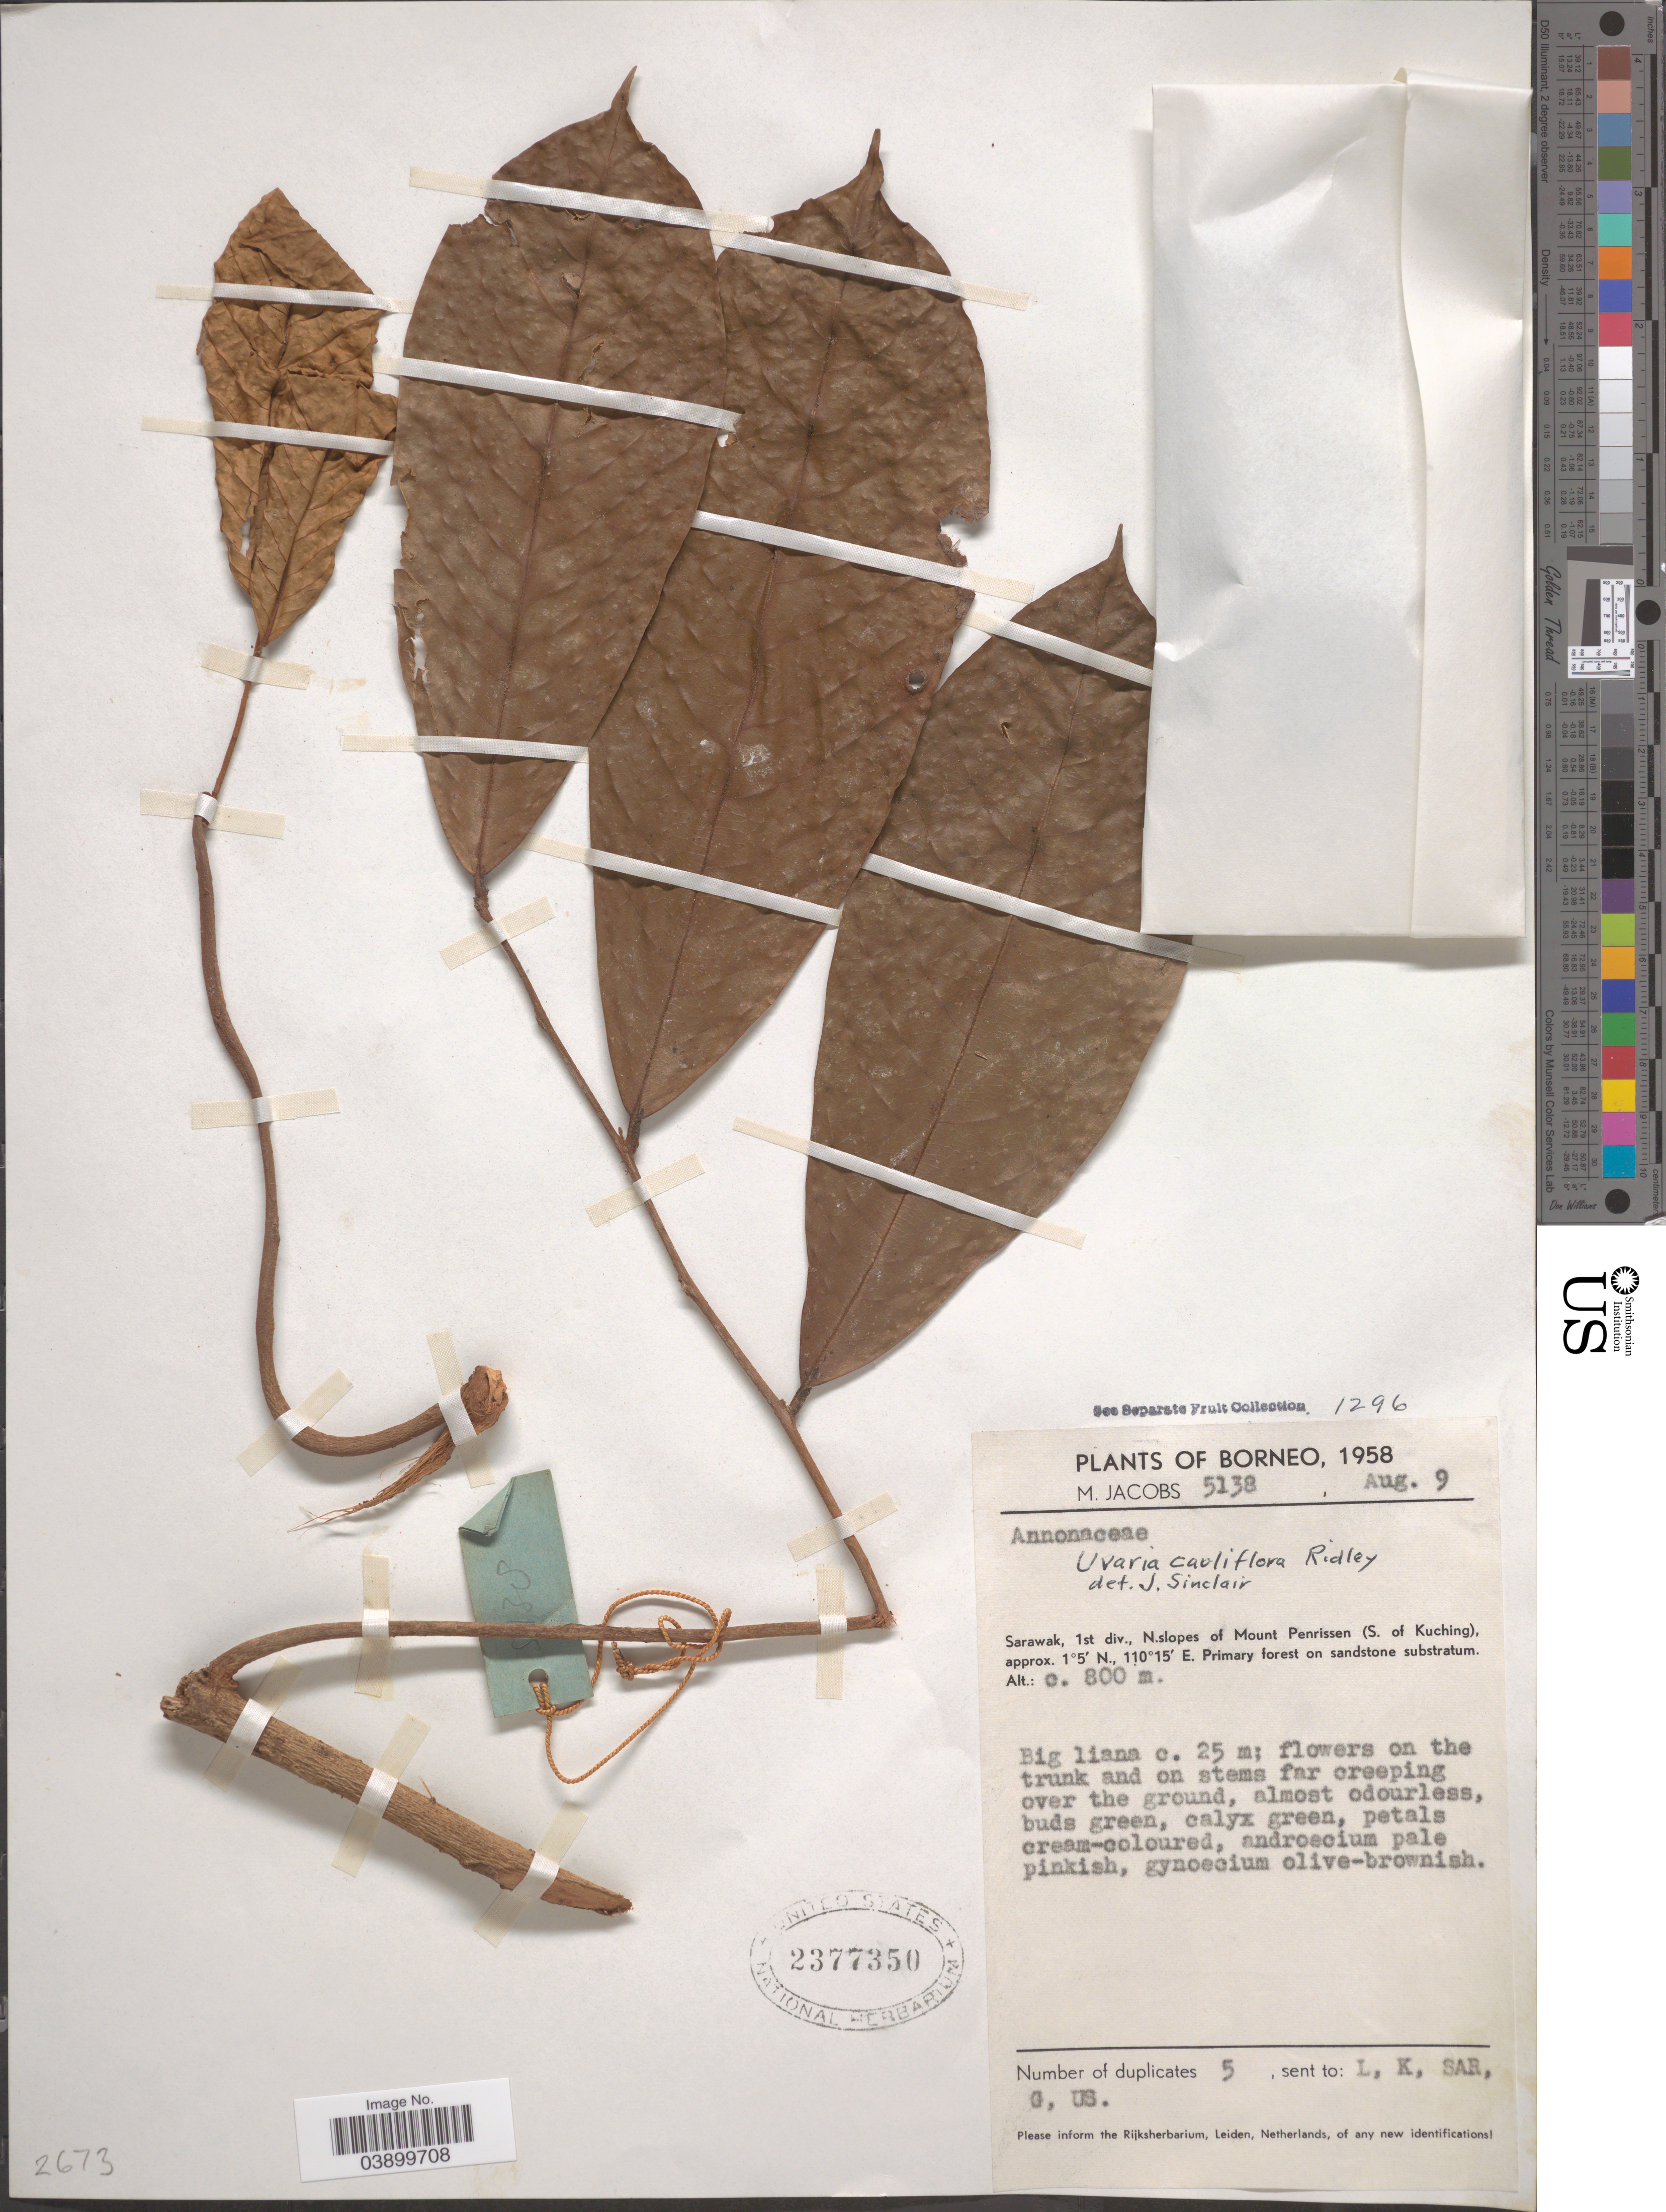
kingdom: Plantae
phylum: Tracheophyta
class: Magnoliopsida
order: Magnoliales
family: Annonaceae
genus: Uvaria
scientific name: Uvaria cauliflora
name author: Ridl.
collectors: M. Jacobs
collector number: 5138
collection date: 1958-08-09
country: Malaysia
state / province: Sarawak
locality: Borneo. 1st div., N.slopes of Mount Penrissen (S. of Kuching).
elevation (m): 800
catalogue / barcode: US 2377350